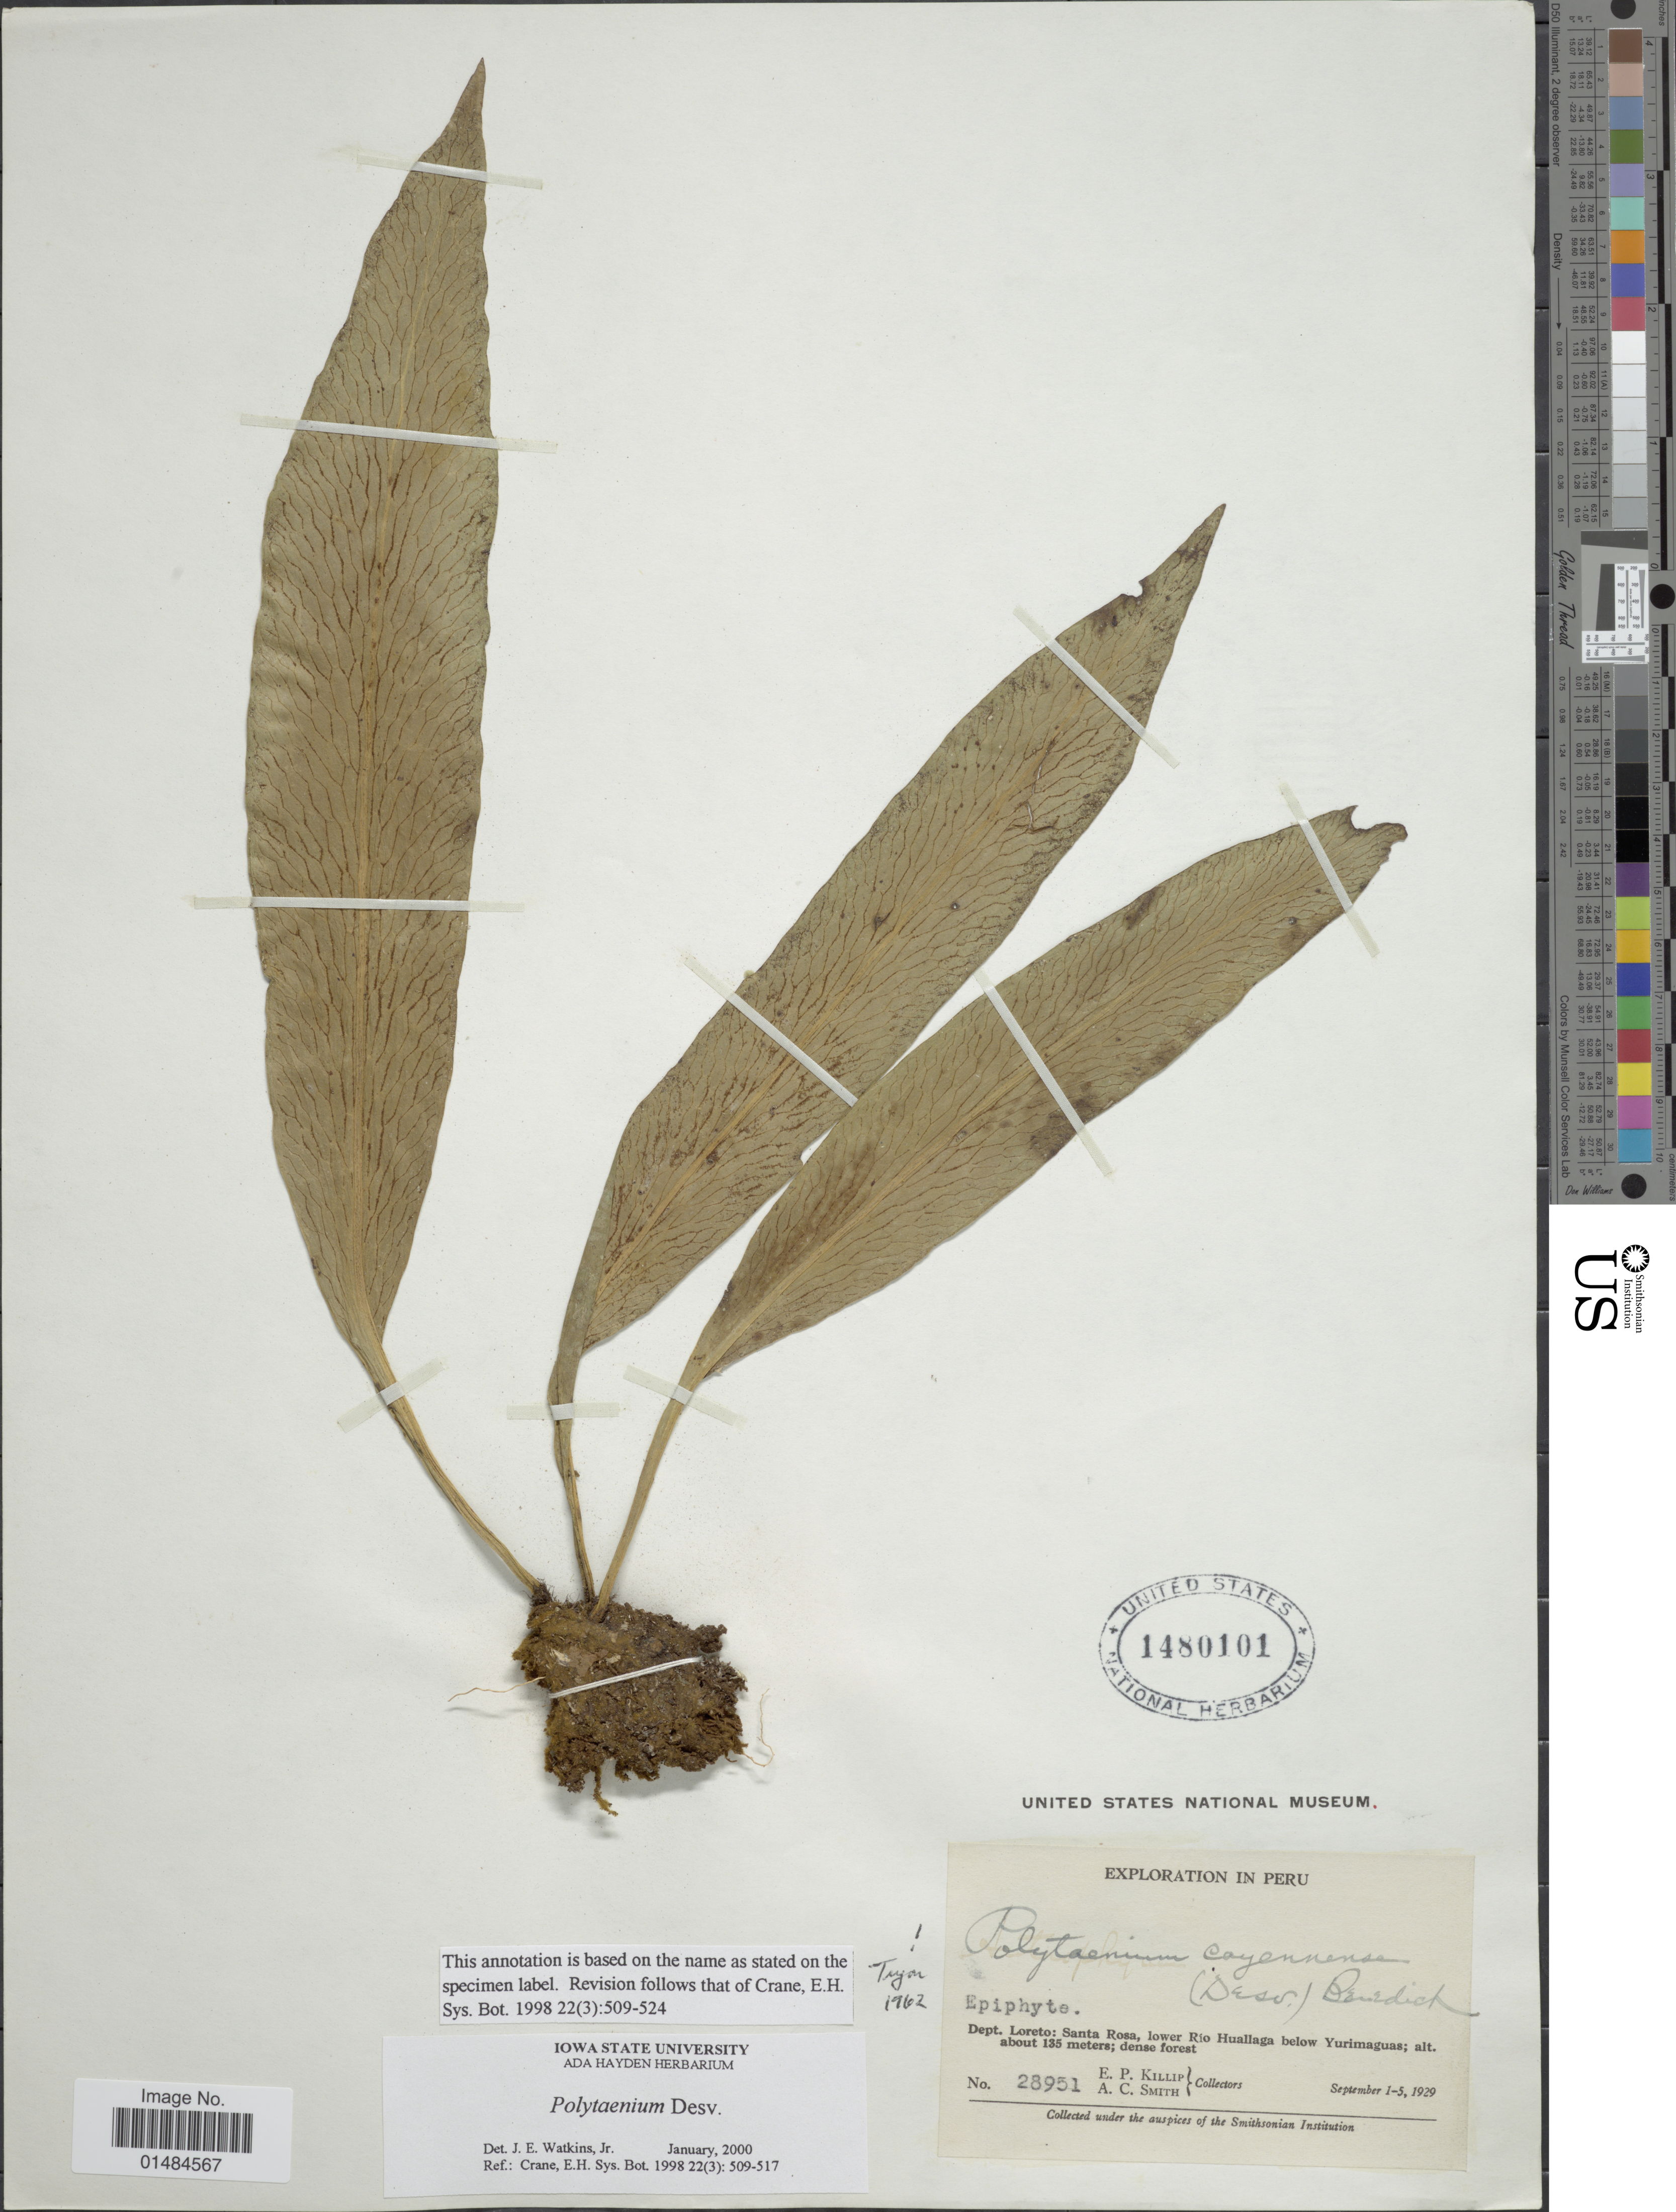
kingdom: Plantae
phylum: Tracheophyta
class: Polypodiopsida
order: Polypodiales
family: Pteridaceae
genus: Polytaenium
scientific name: Polytaenium cajenense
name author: (Desv.) Benedict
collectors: E. P. Killip & A. C. Smith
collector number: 28951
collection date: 1929-09-01/1929-09-05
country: Peru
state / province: Loreto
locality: Santa Rosa, lower Río Huallaga below Yurimaguas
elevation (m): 135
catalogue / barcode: US 1480101